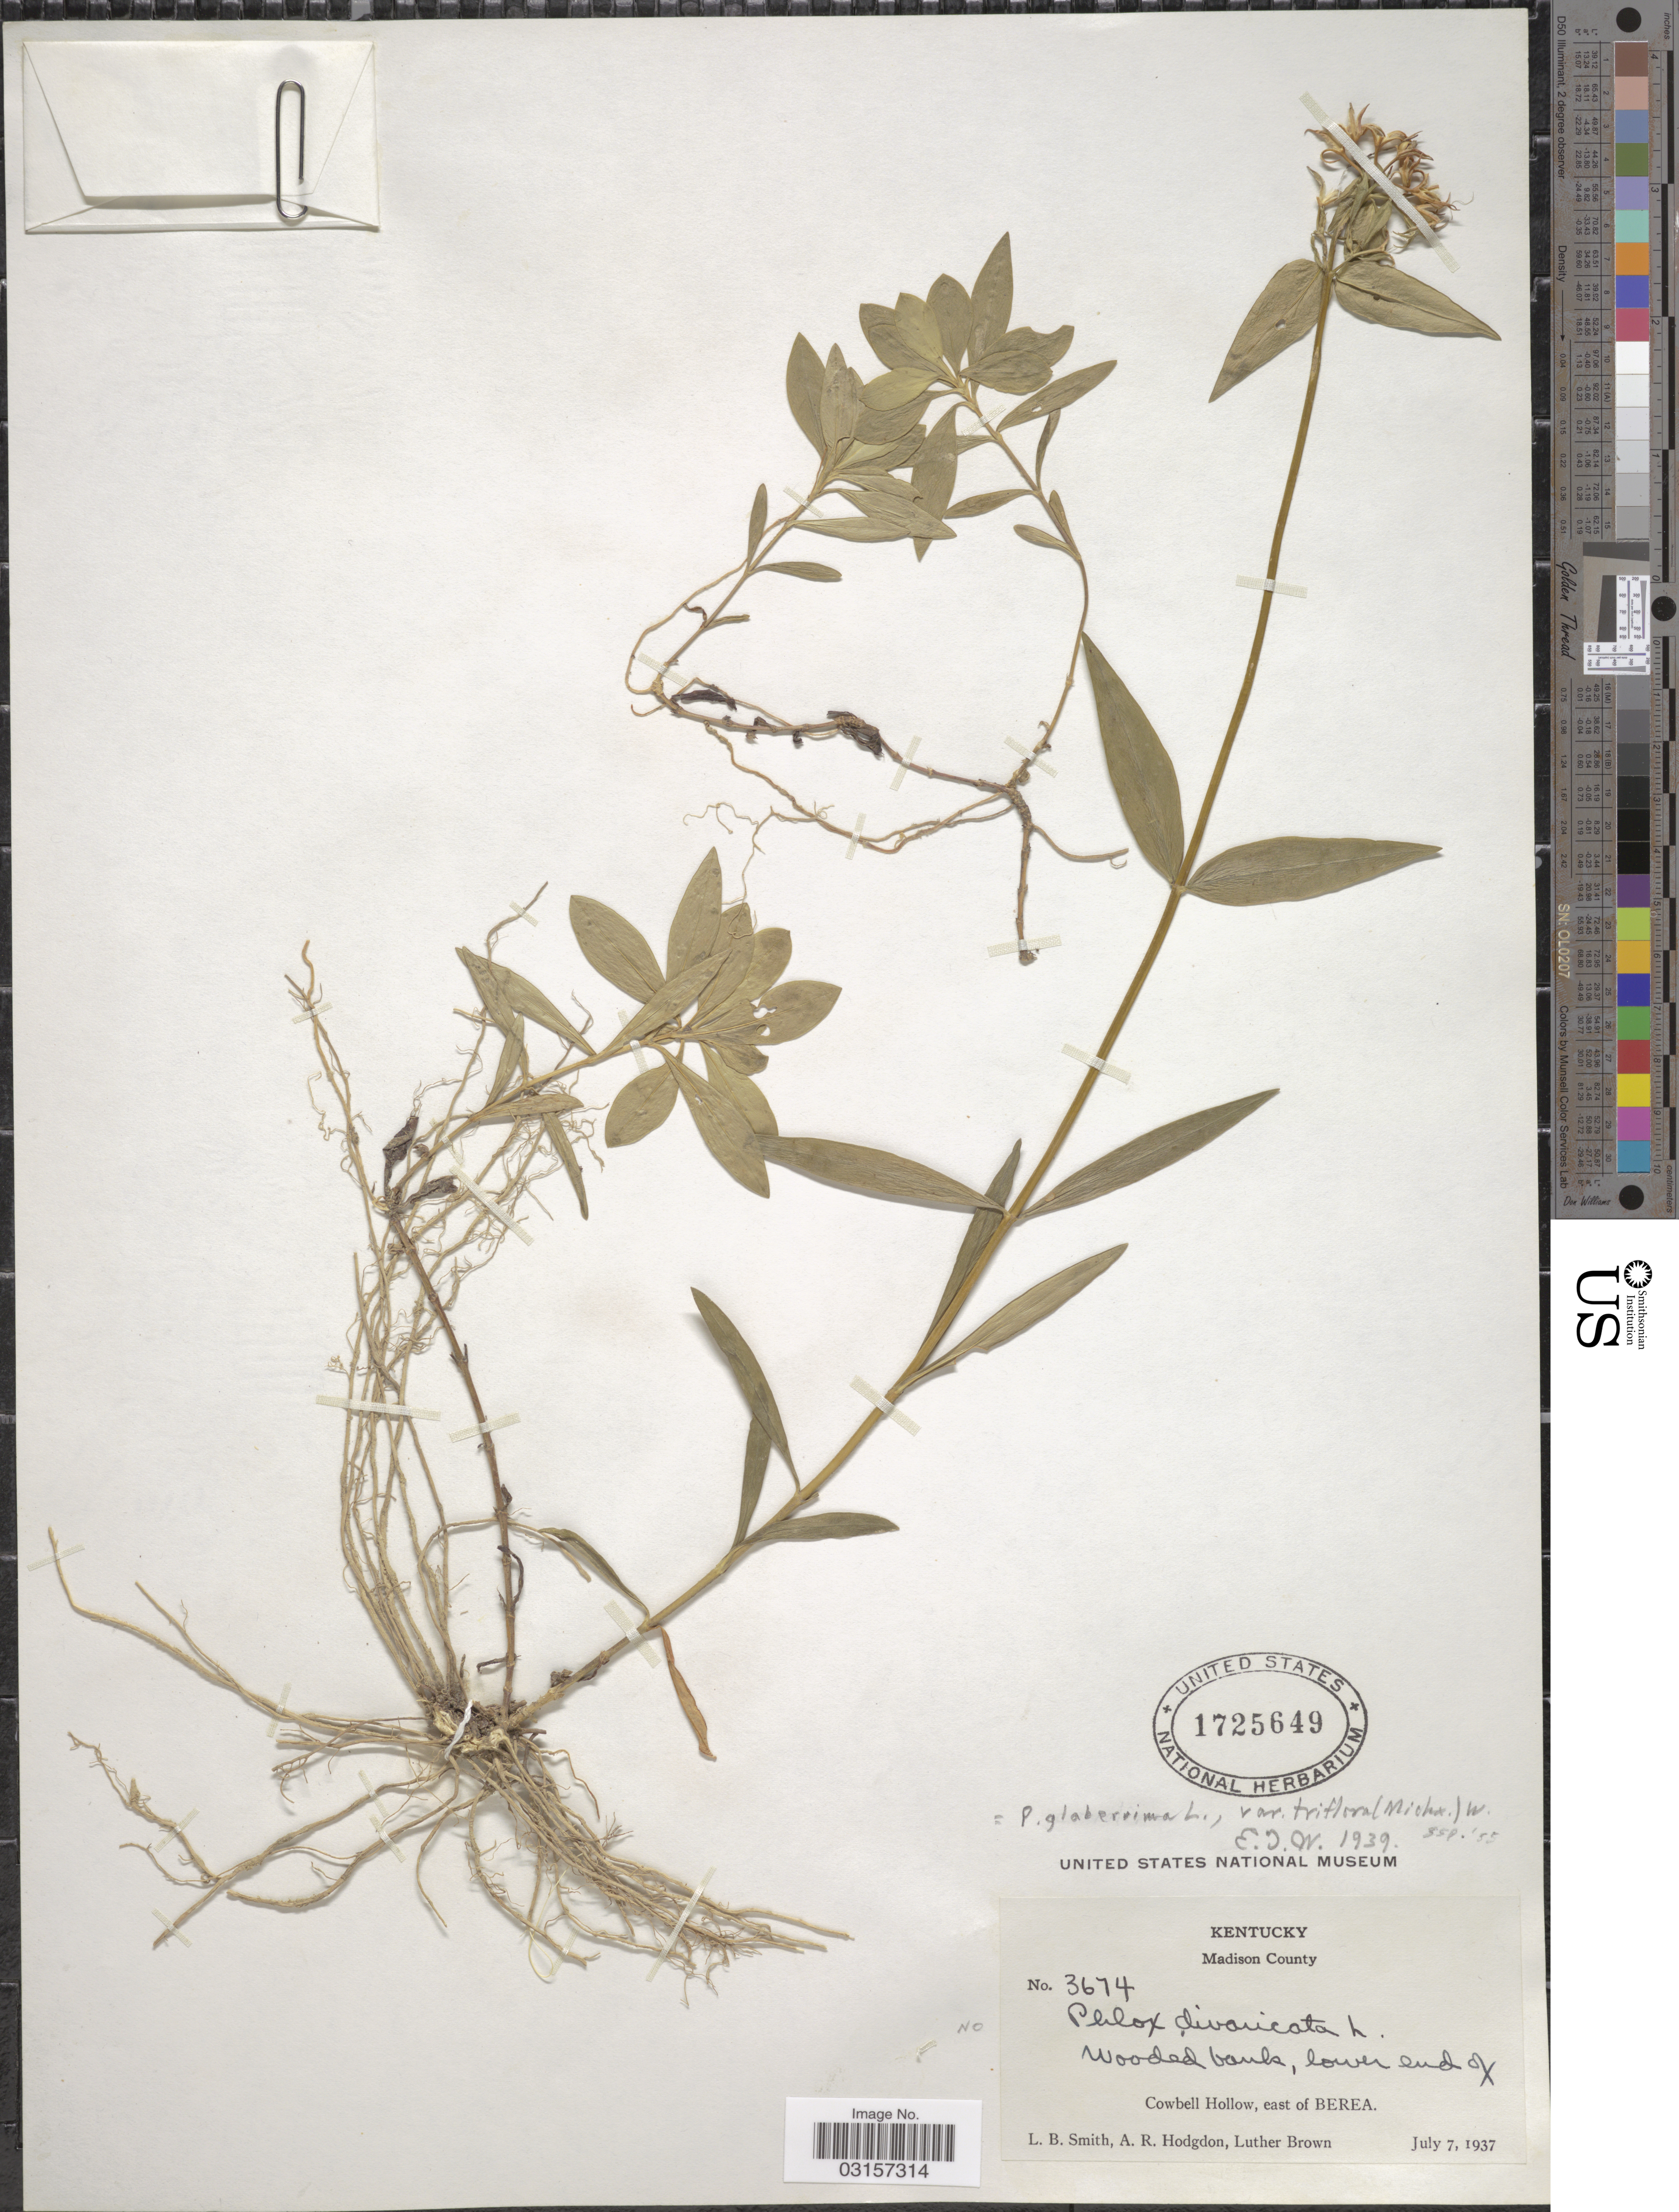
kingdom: Plantae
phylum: Tracheophyta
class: Magnoliopsida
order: Ericales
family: Polemoniaceae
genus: Phlox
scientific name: Phlox glaberrima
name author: L.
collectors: L. Smith, A. R. Hodgdon & L. Brown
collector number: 3674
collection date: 1937-07-07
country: United States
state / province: Kentucky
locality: Madison County, Wooded banks, lower end of Cowbell Hollow, east of Berea.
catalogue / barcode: US 1725649